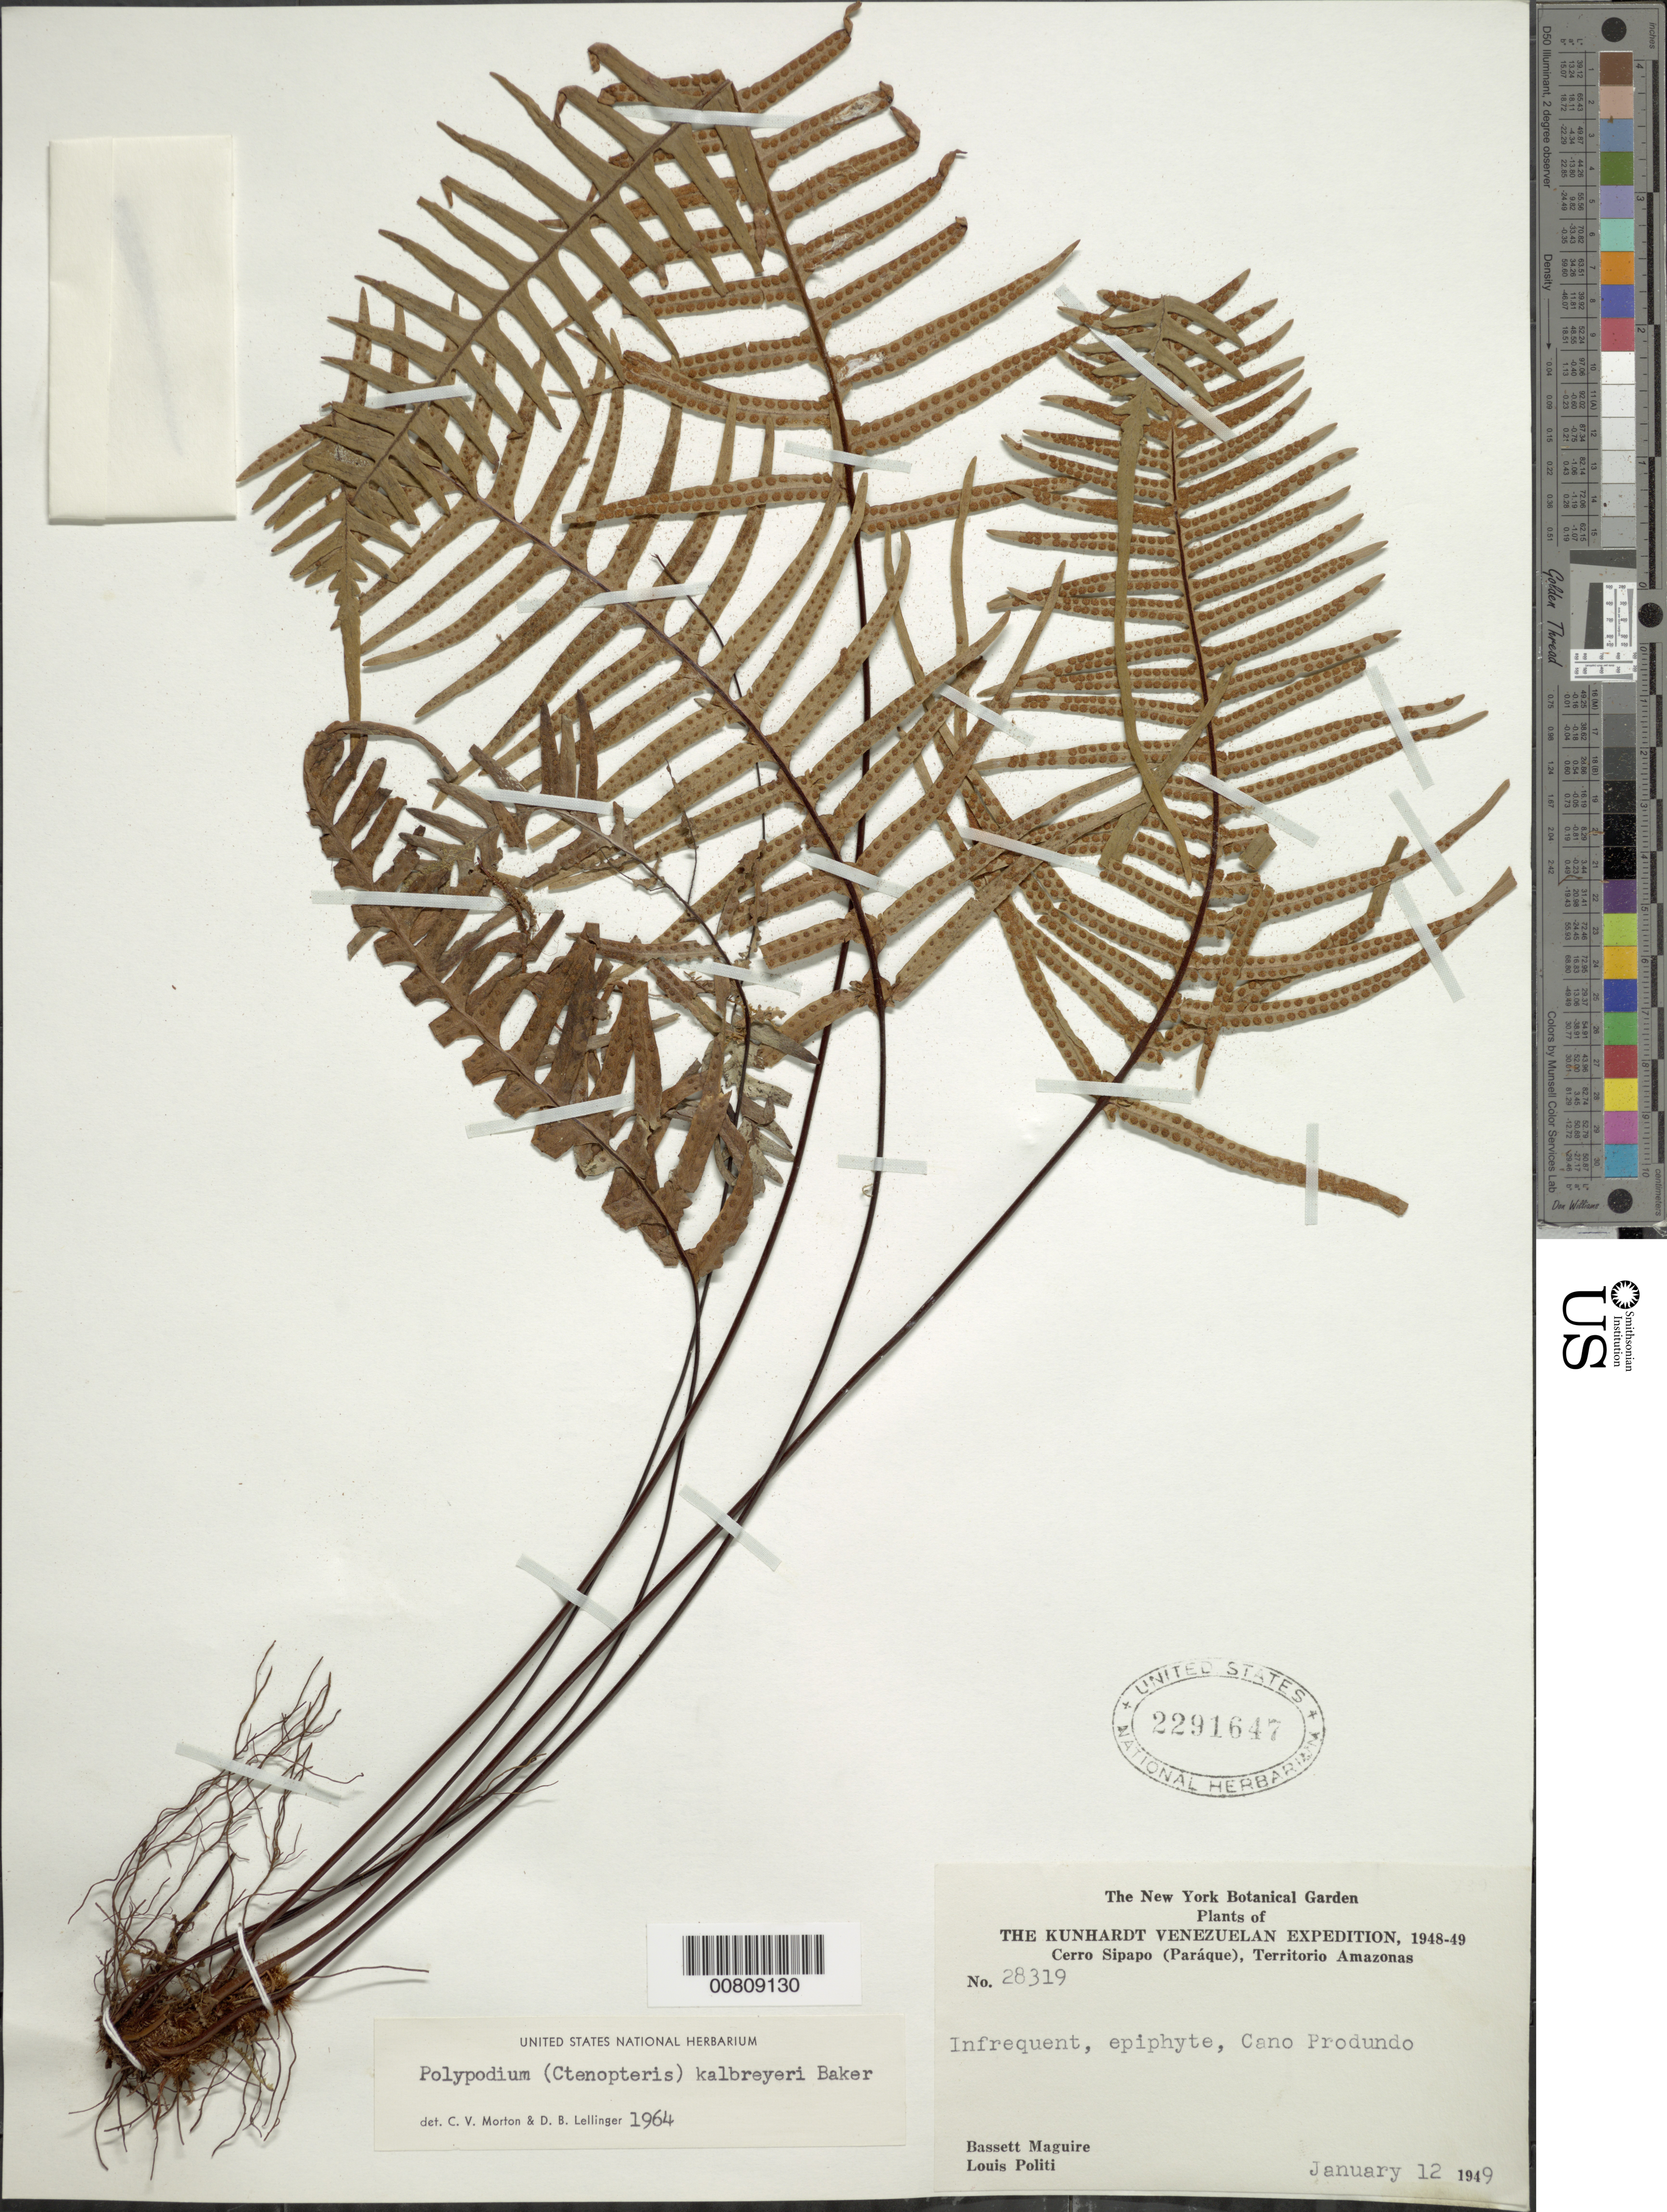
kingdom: Plantae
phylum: Tracheophyta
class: Polypodiopsida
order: Polypodiales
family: Polypodiaceae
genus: Ceradenia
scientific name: Ceradenia kalbreyeri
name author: (Baker) L.E. Bishop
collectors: B. Maguire & L. Politi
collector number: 28319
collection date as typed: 12-Jan-49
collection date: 1949-01-12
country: Venezuela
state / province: Amazonas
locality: Cerro Sipapo (Paráque), Caño Profundo, South Branch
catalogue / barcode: US 2291647